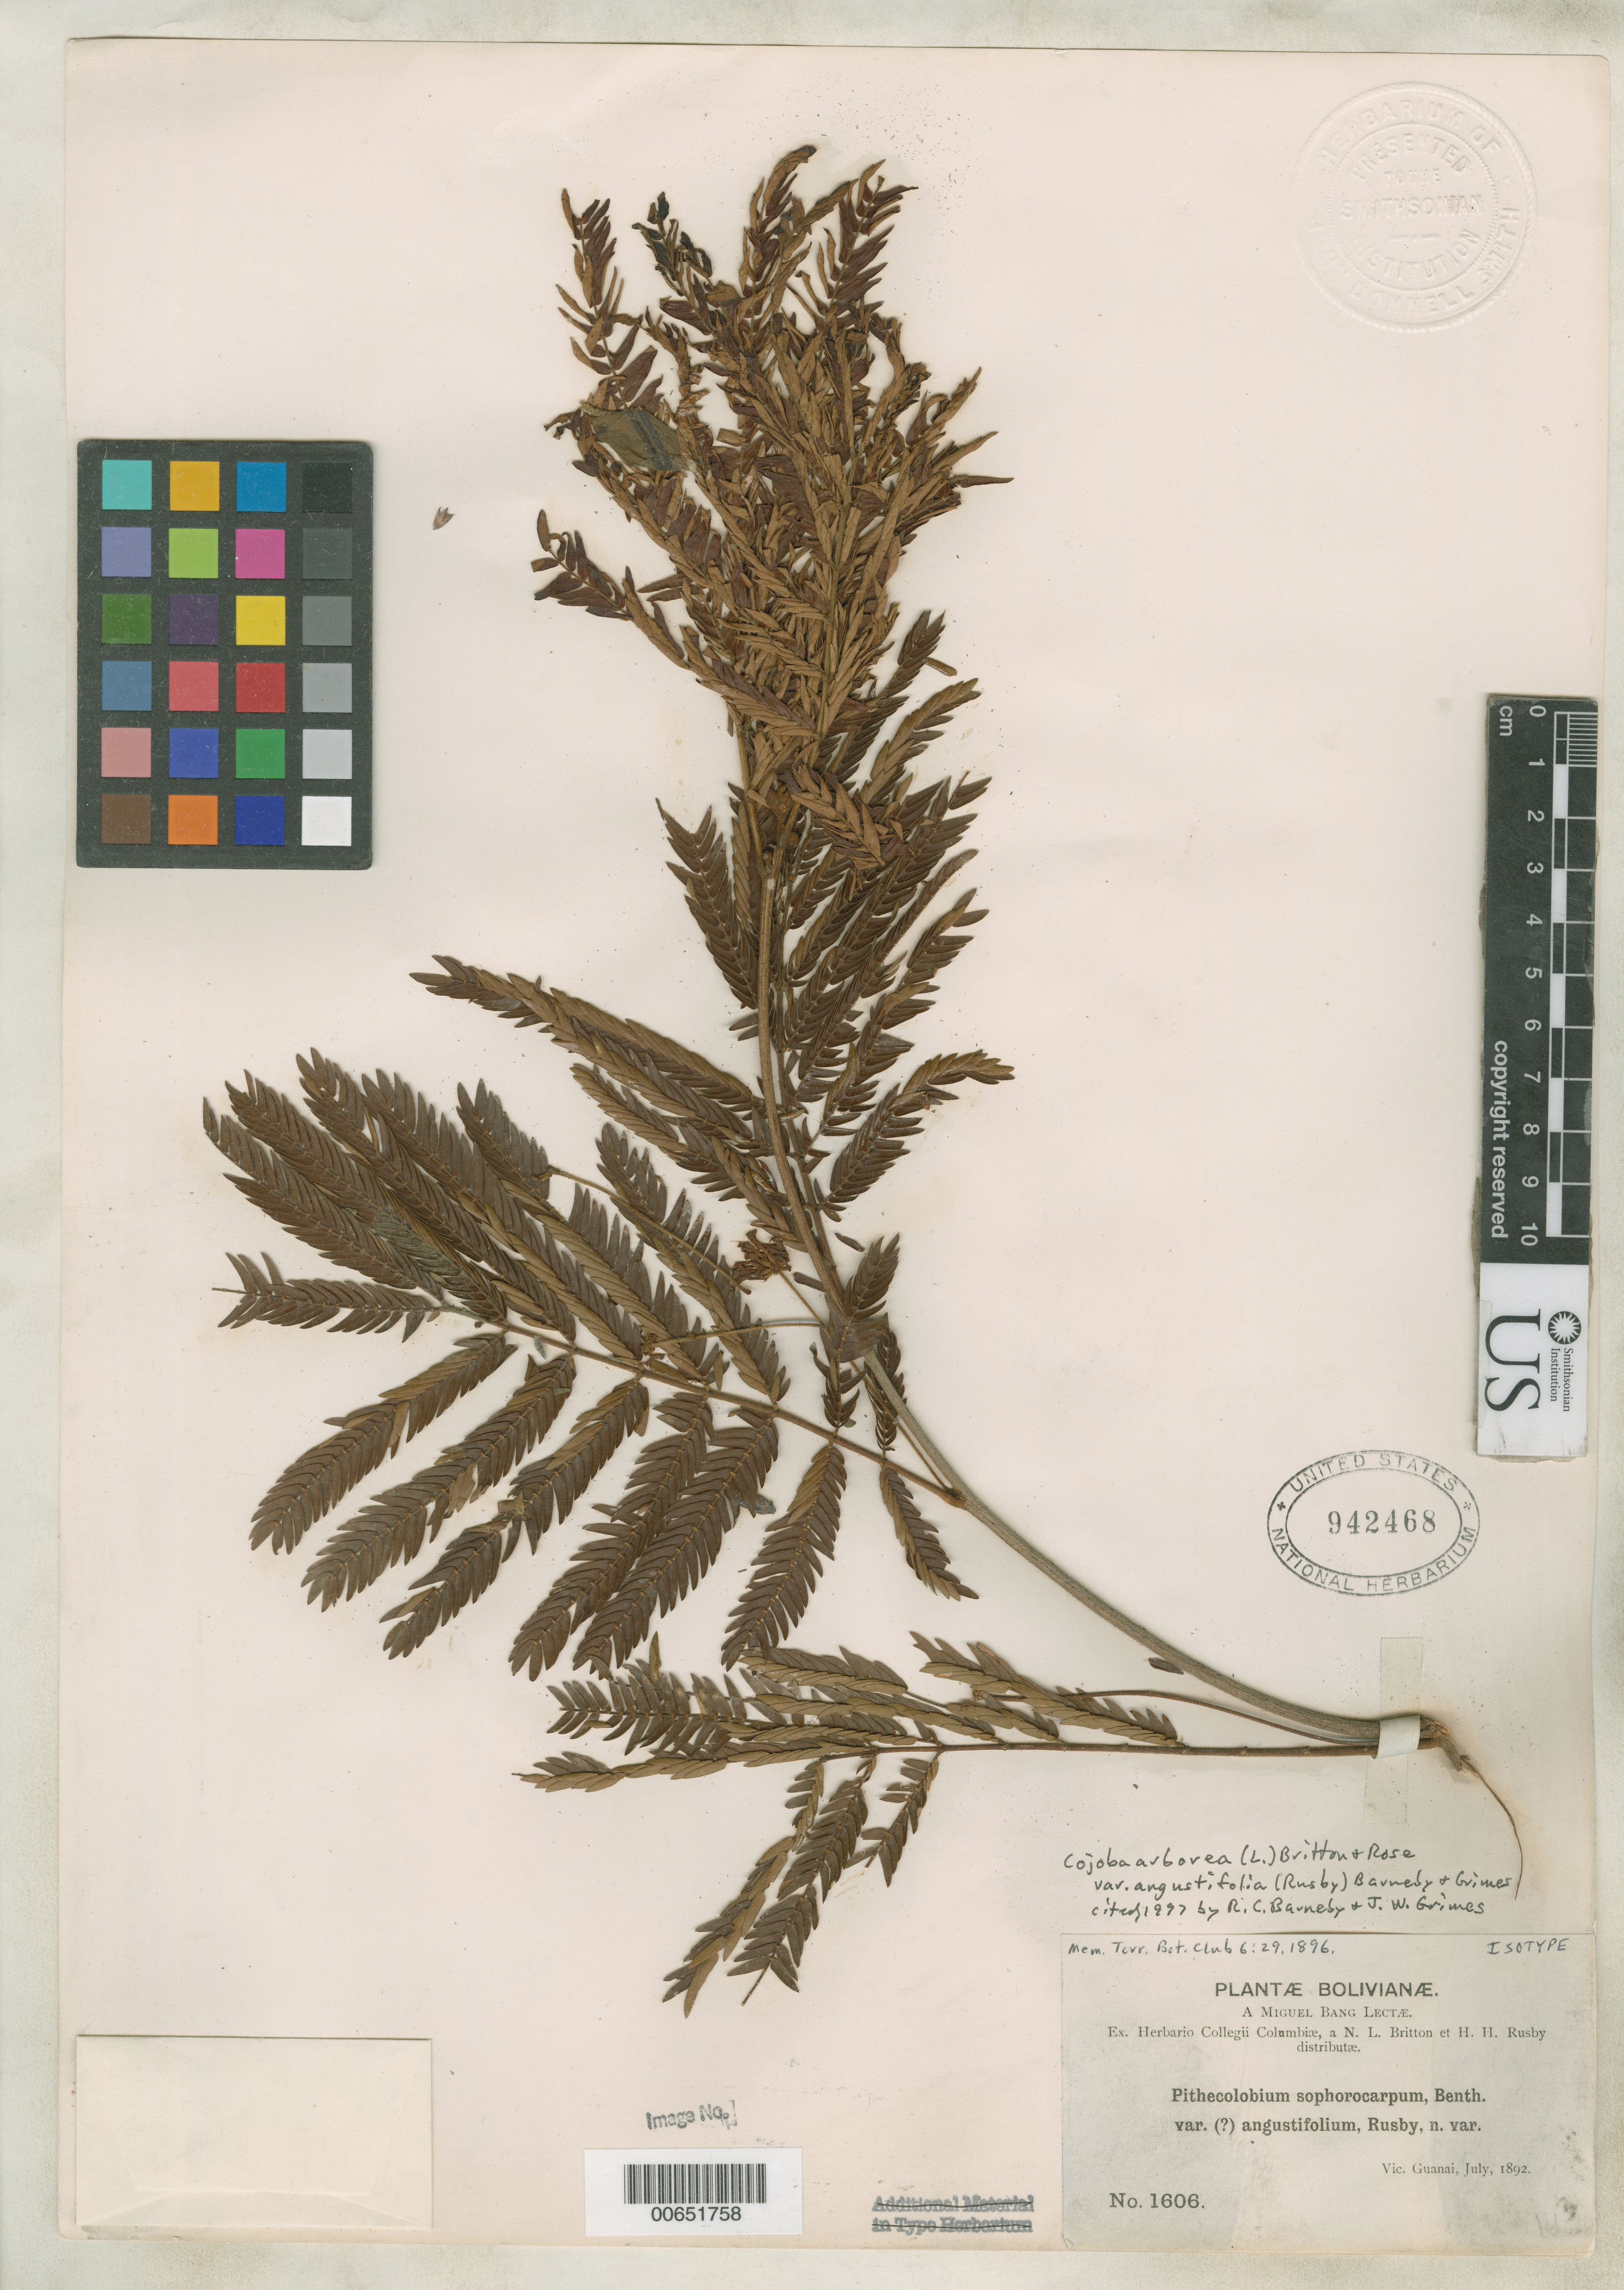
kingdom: Plantae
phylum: Tracheophyta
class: Magnoliopsida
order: Fabales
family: Fabaceae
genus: Pithecellobium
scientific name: Pithecellobium sophorocarpum var. angustifolium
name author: Rusby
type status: Isotype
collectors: M. Bang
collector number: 1606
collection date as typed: Jul 1892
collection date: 1892-07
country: Bolivia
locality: Vicinity of Guanai.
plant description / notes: Specimen ex John Donnell Smith herbarium.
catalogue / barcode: US 942468